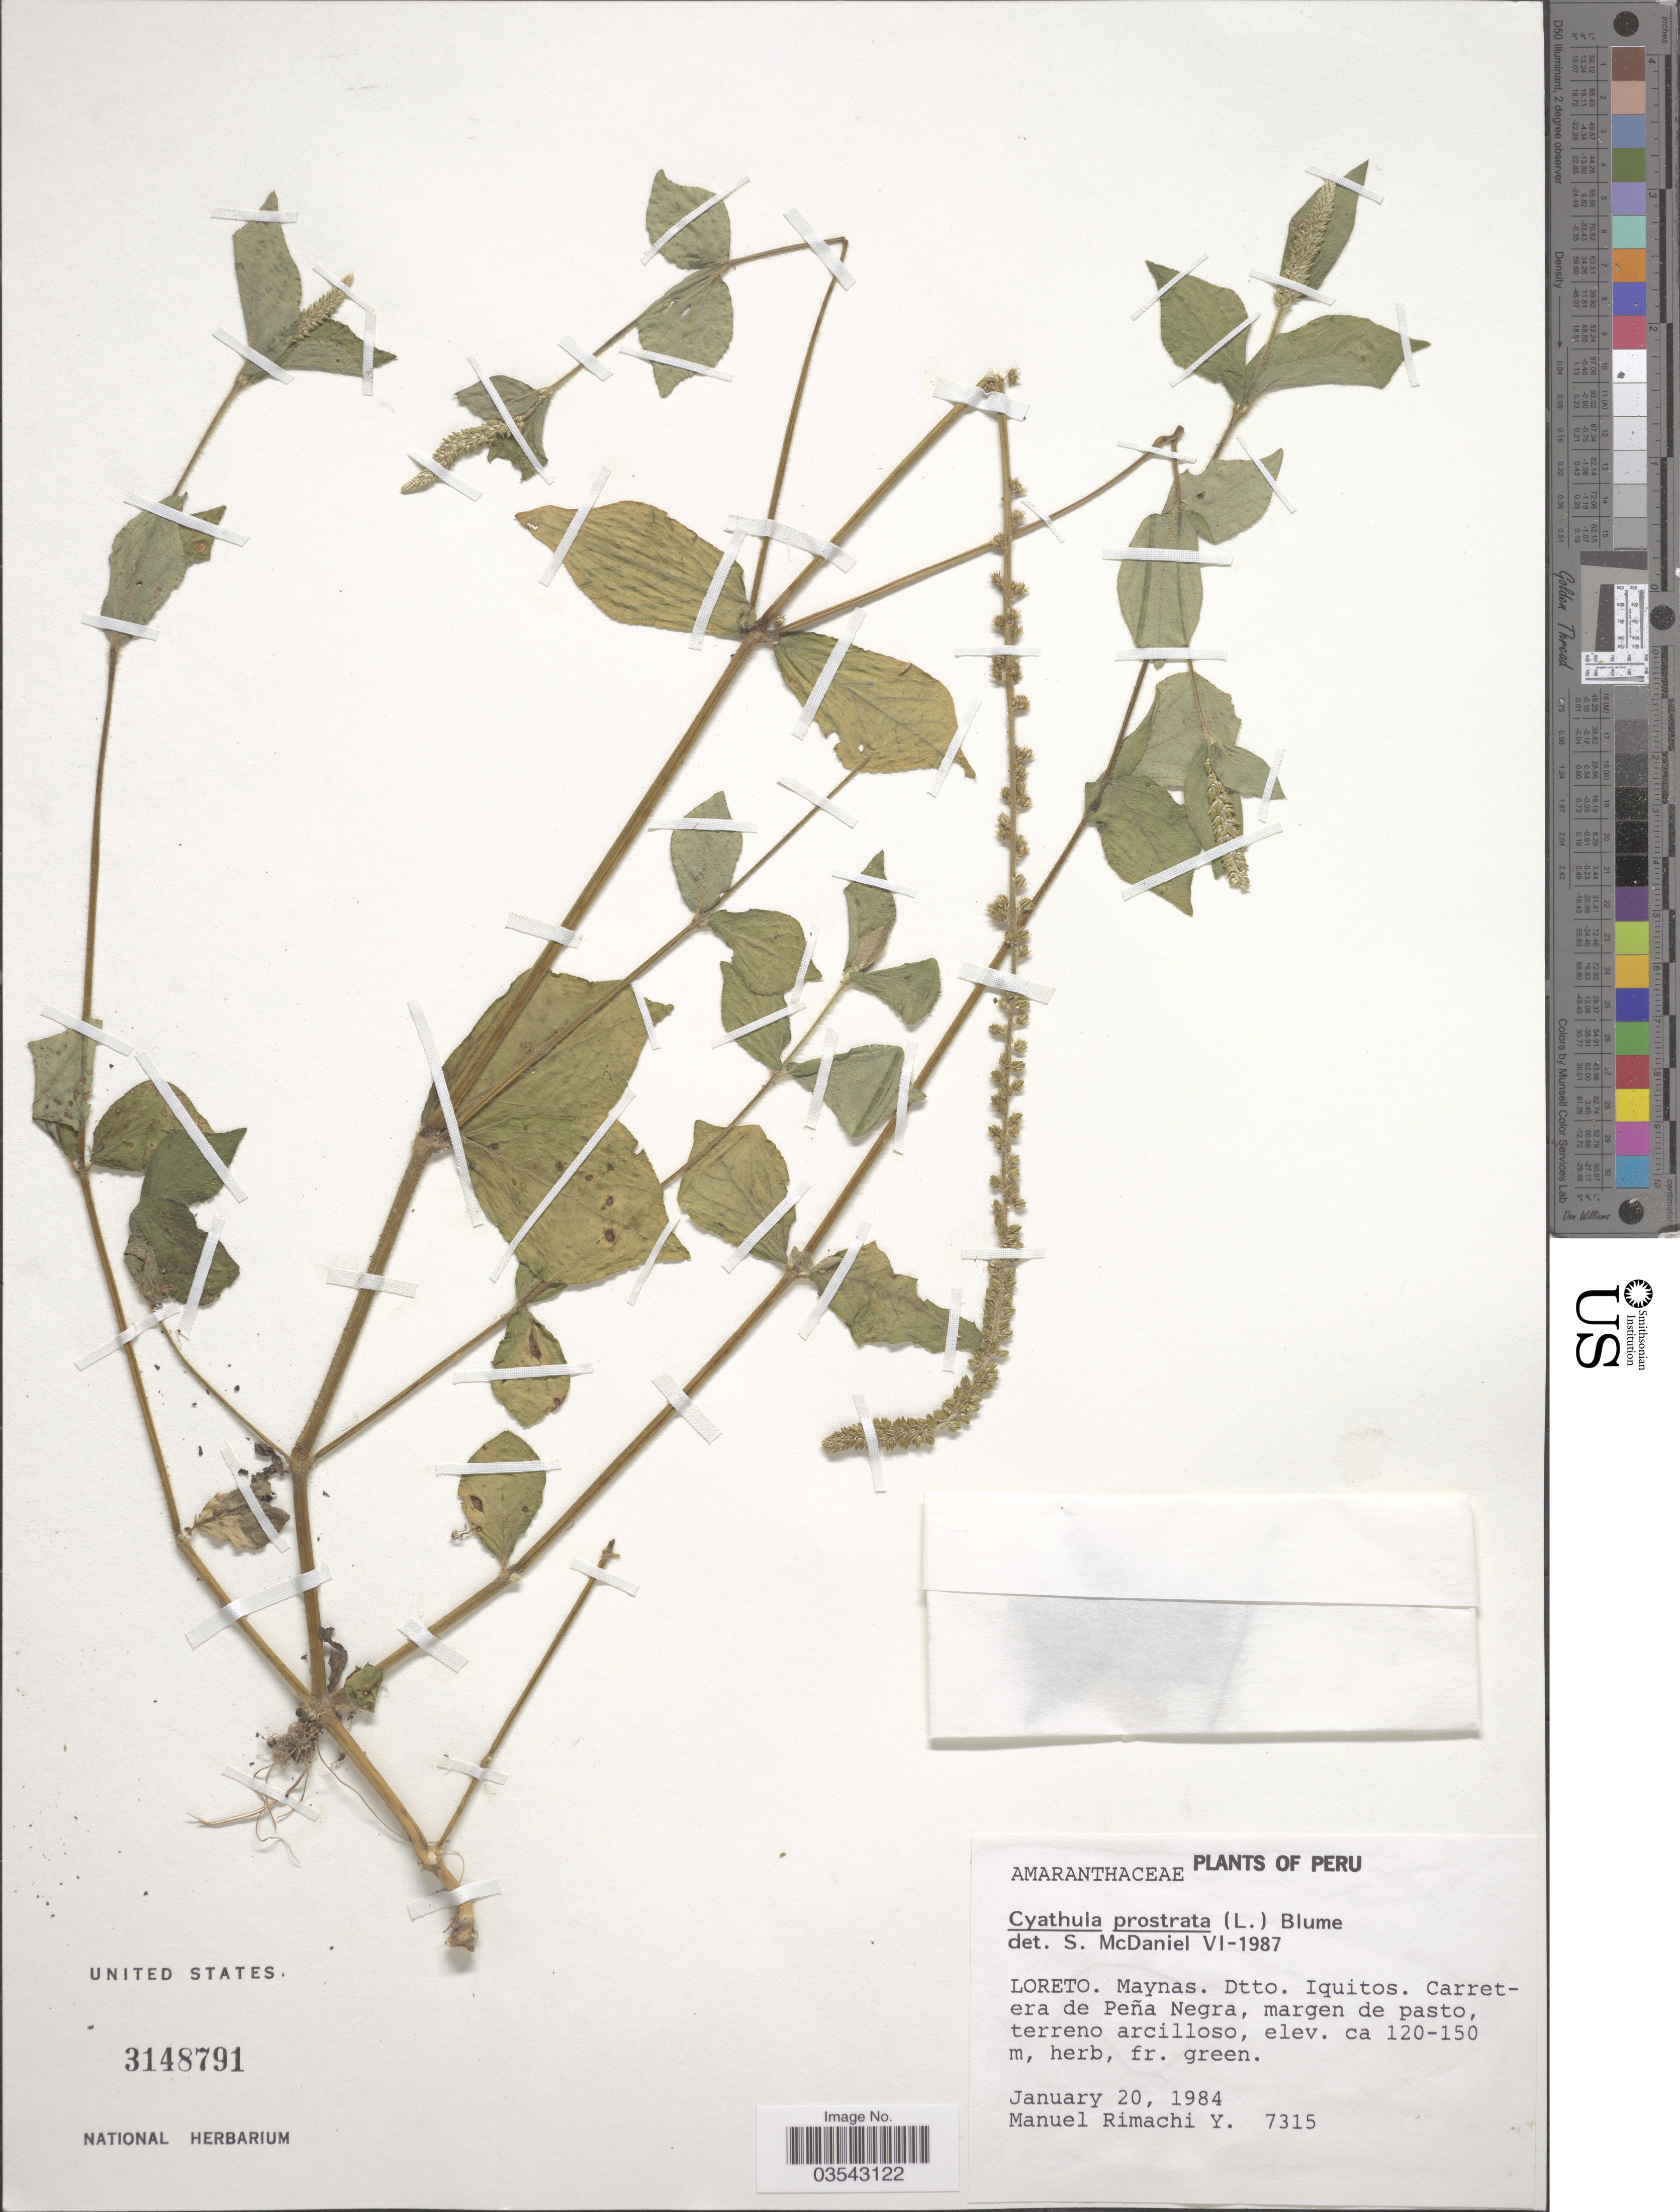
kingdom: Plantae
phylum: Tracheophyta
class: Magnoliopsida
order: Caryophyllales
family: Amaranthaceae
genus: Cyathula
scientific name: Cyathula prostrata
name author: (L.) Blume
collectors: M. Rimachi Y.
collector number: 7315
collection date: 1984-01-20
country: Peru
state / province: Loreto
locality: Maynas. Dtto. Iquitos. Carretera de Peña Negra.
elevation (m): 120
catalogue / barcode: US 3148791